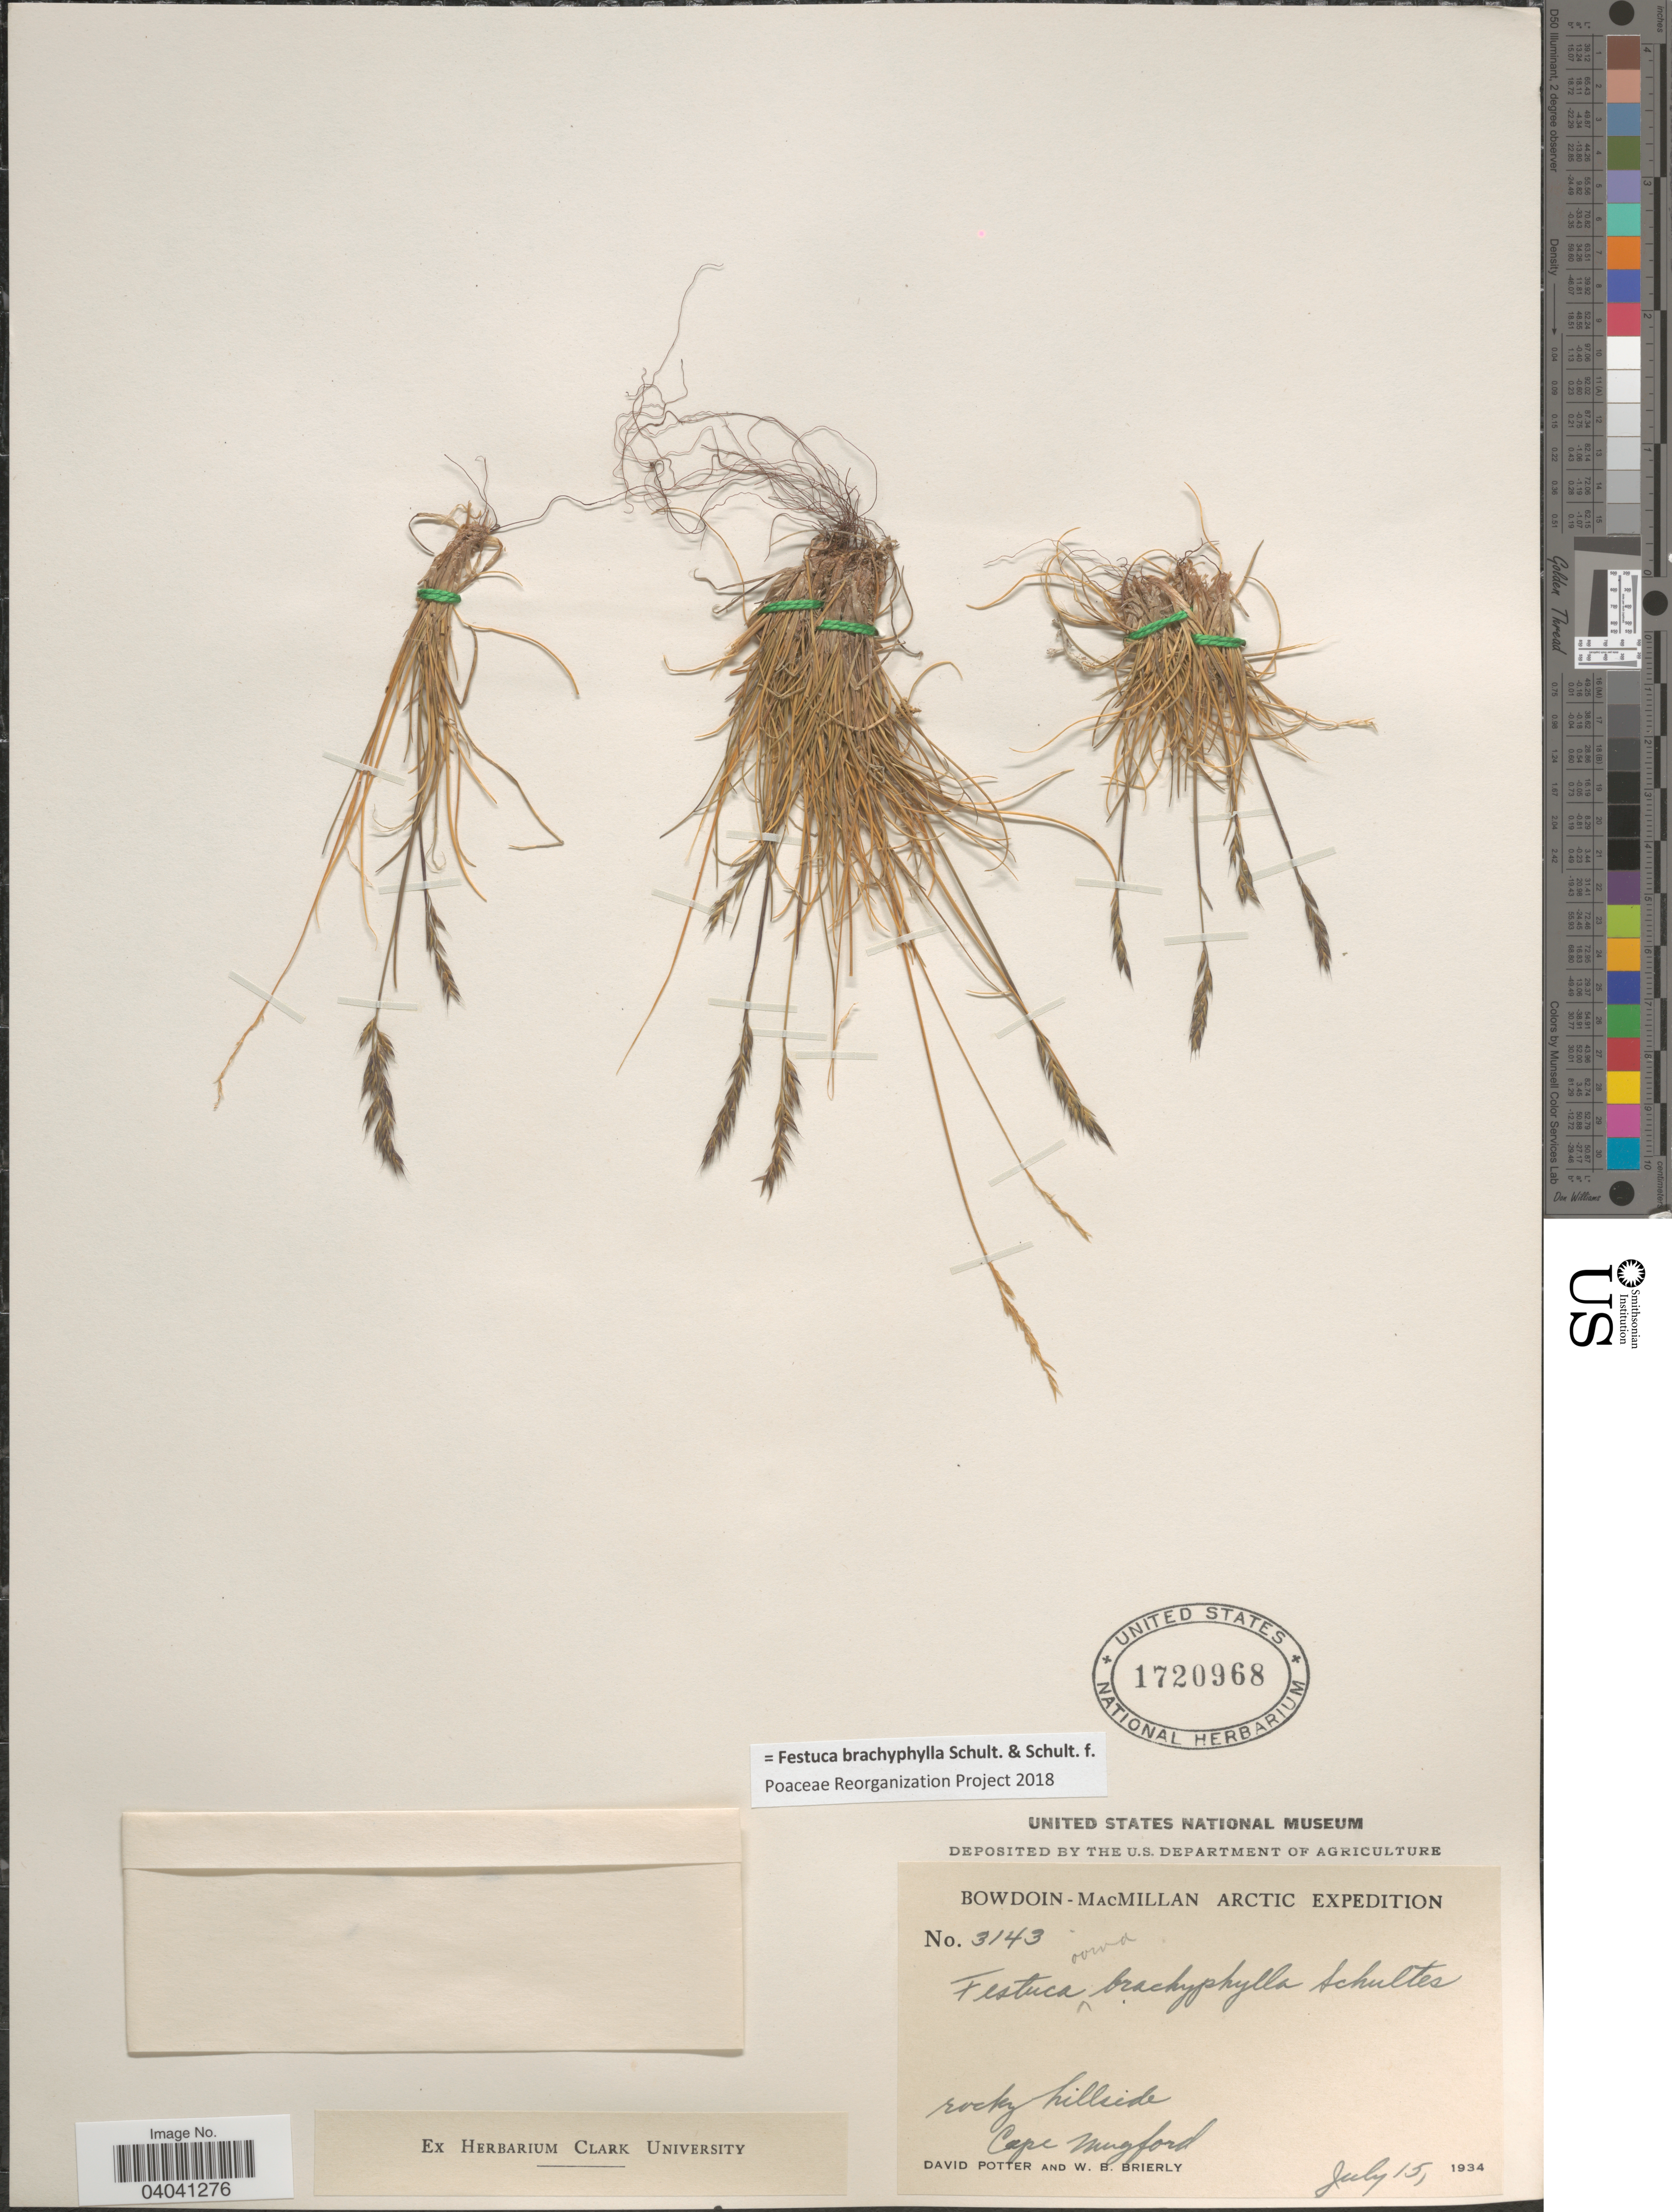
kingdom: Plantae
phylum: Tracheophyta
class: Liliopsida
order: Poales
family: Poaceae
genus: Festuca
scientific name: Festuca brachyphylla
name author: Schult. & Schult. f.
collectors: D. Potter & W. Brierly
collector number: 3143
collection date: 1934-07-15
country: Canada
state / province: Newfoundland and Labrador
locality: Cape Mugford.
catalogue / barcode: US 1720968